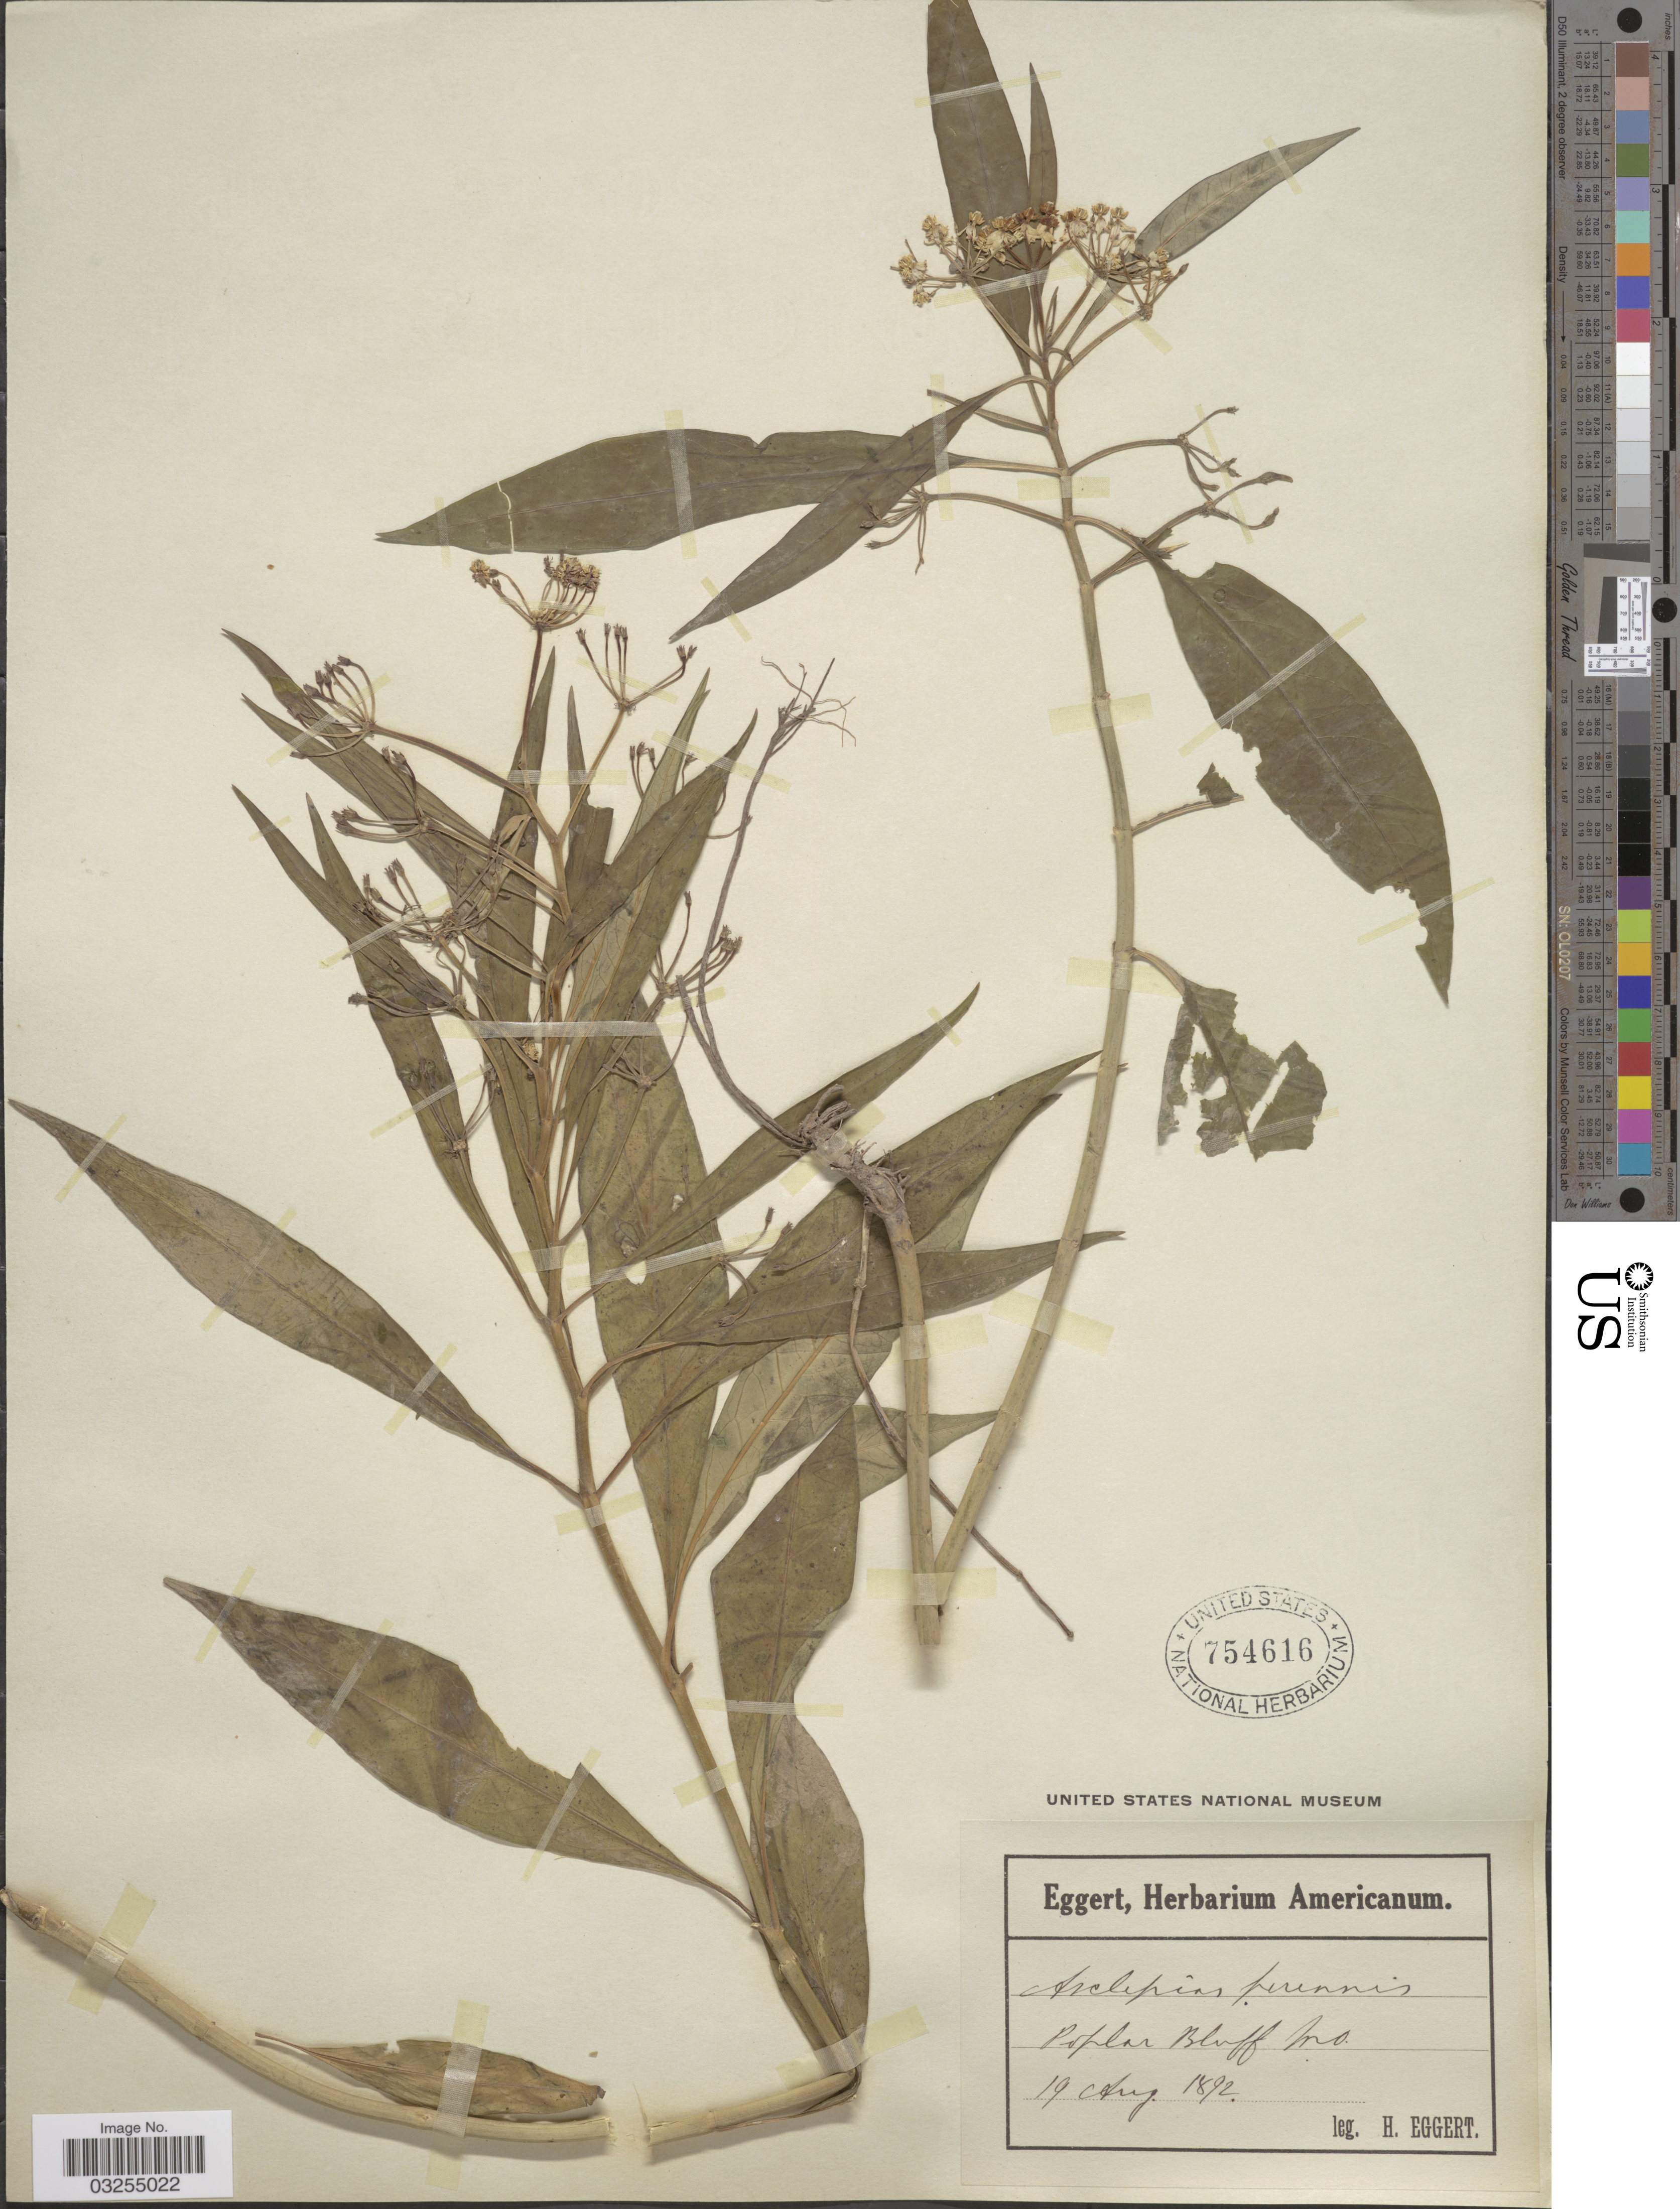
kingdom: Plantae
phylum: Tracheophyta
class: Magnoliopsida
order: Gentianales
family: Apocynaceae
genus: Asclepias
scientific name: Asclepias perennis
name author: Walter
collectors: H. Eggert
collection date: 1892-08-19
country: United States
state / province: Missouri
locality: Poplar Bluff Mo.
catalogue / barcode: US 754616